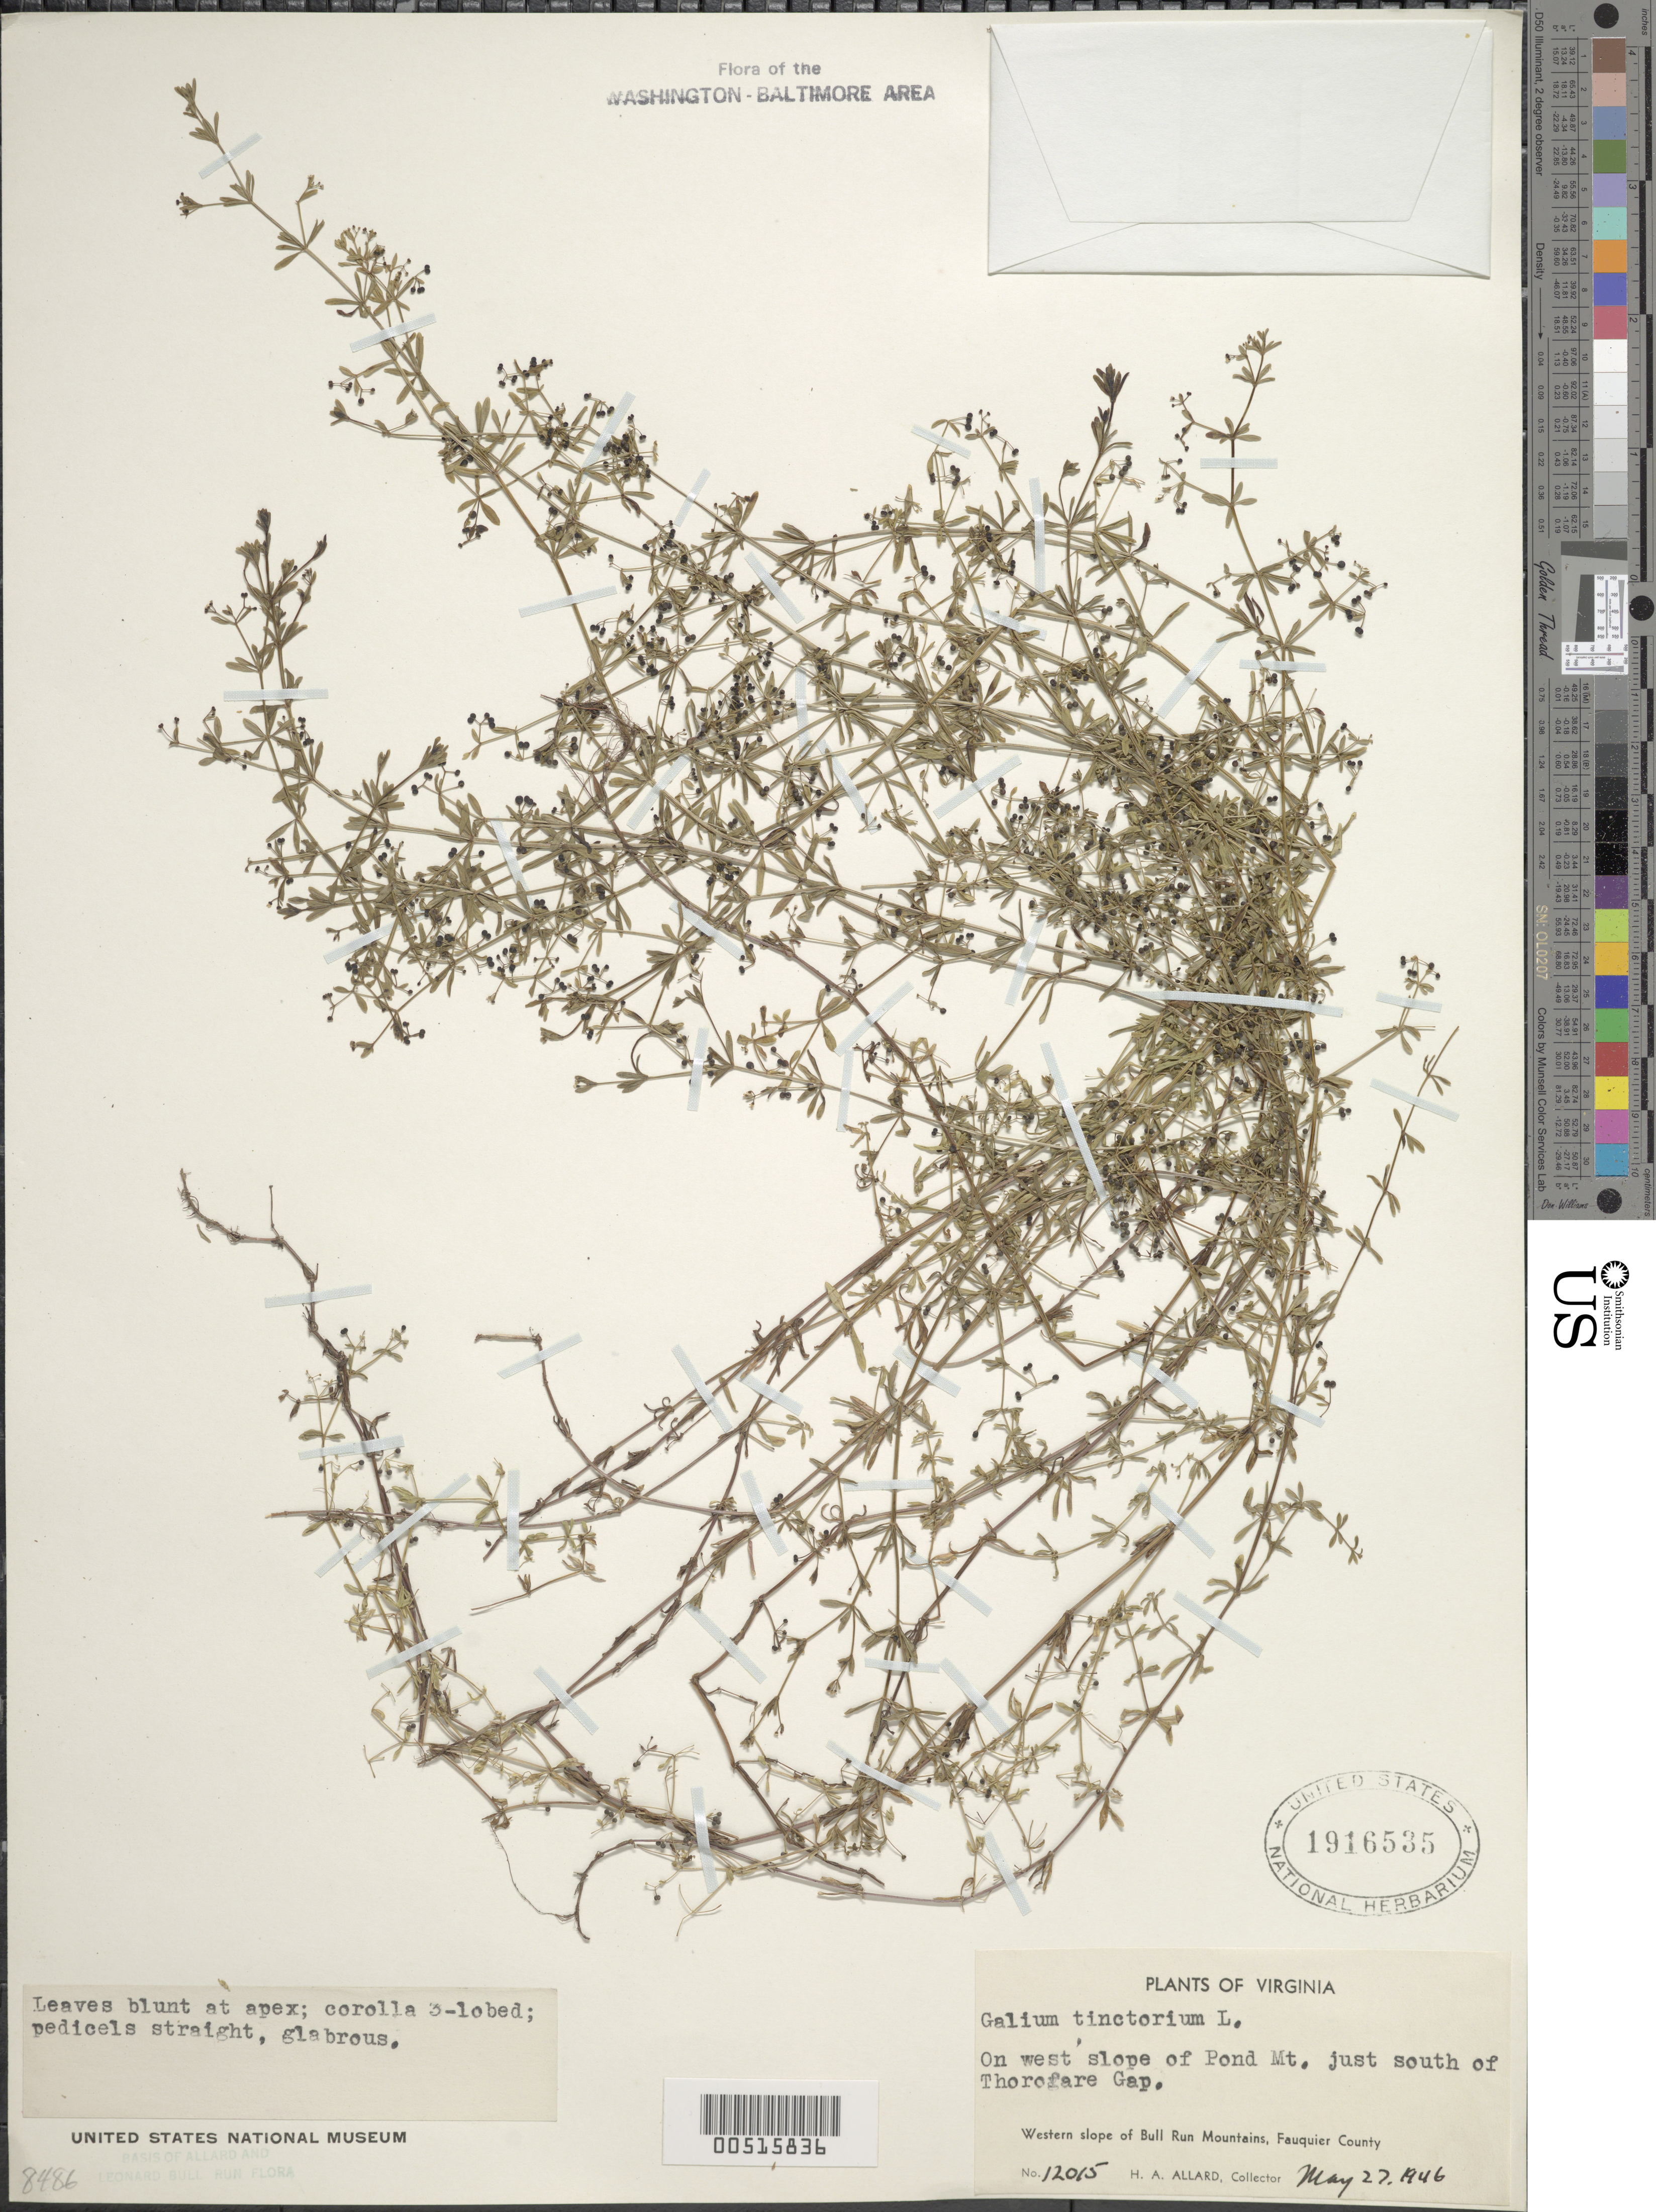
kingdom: Plantae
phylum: Tracheophyta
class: Magnoliopsida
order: Gentianales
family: Rubiaceae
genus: Galium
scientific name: Galium tinctorium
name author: (L.) Scop.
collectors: H. A. Allard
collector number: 12015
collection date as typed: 27 May 1946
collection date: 1946-05-27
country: United States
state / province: Virginia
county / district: Fauquier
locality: W slope of Pond Mts., just S of Thoroughfare Gap Bull Run Mountains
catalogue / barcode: US 1916535